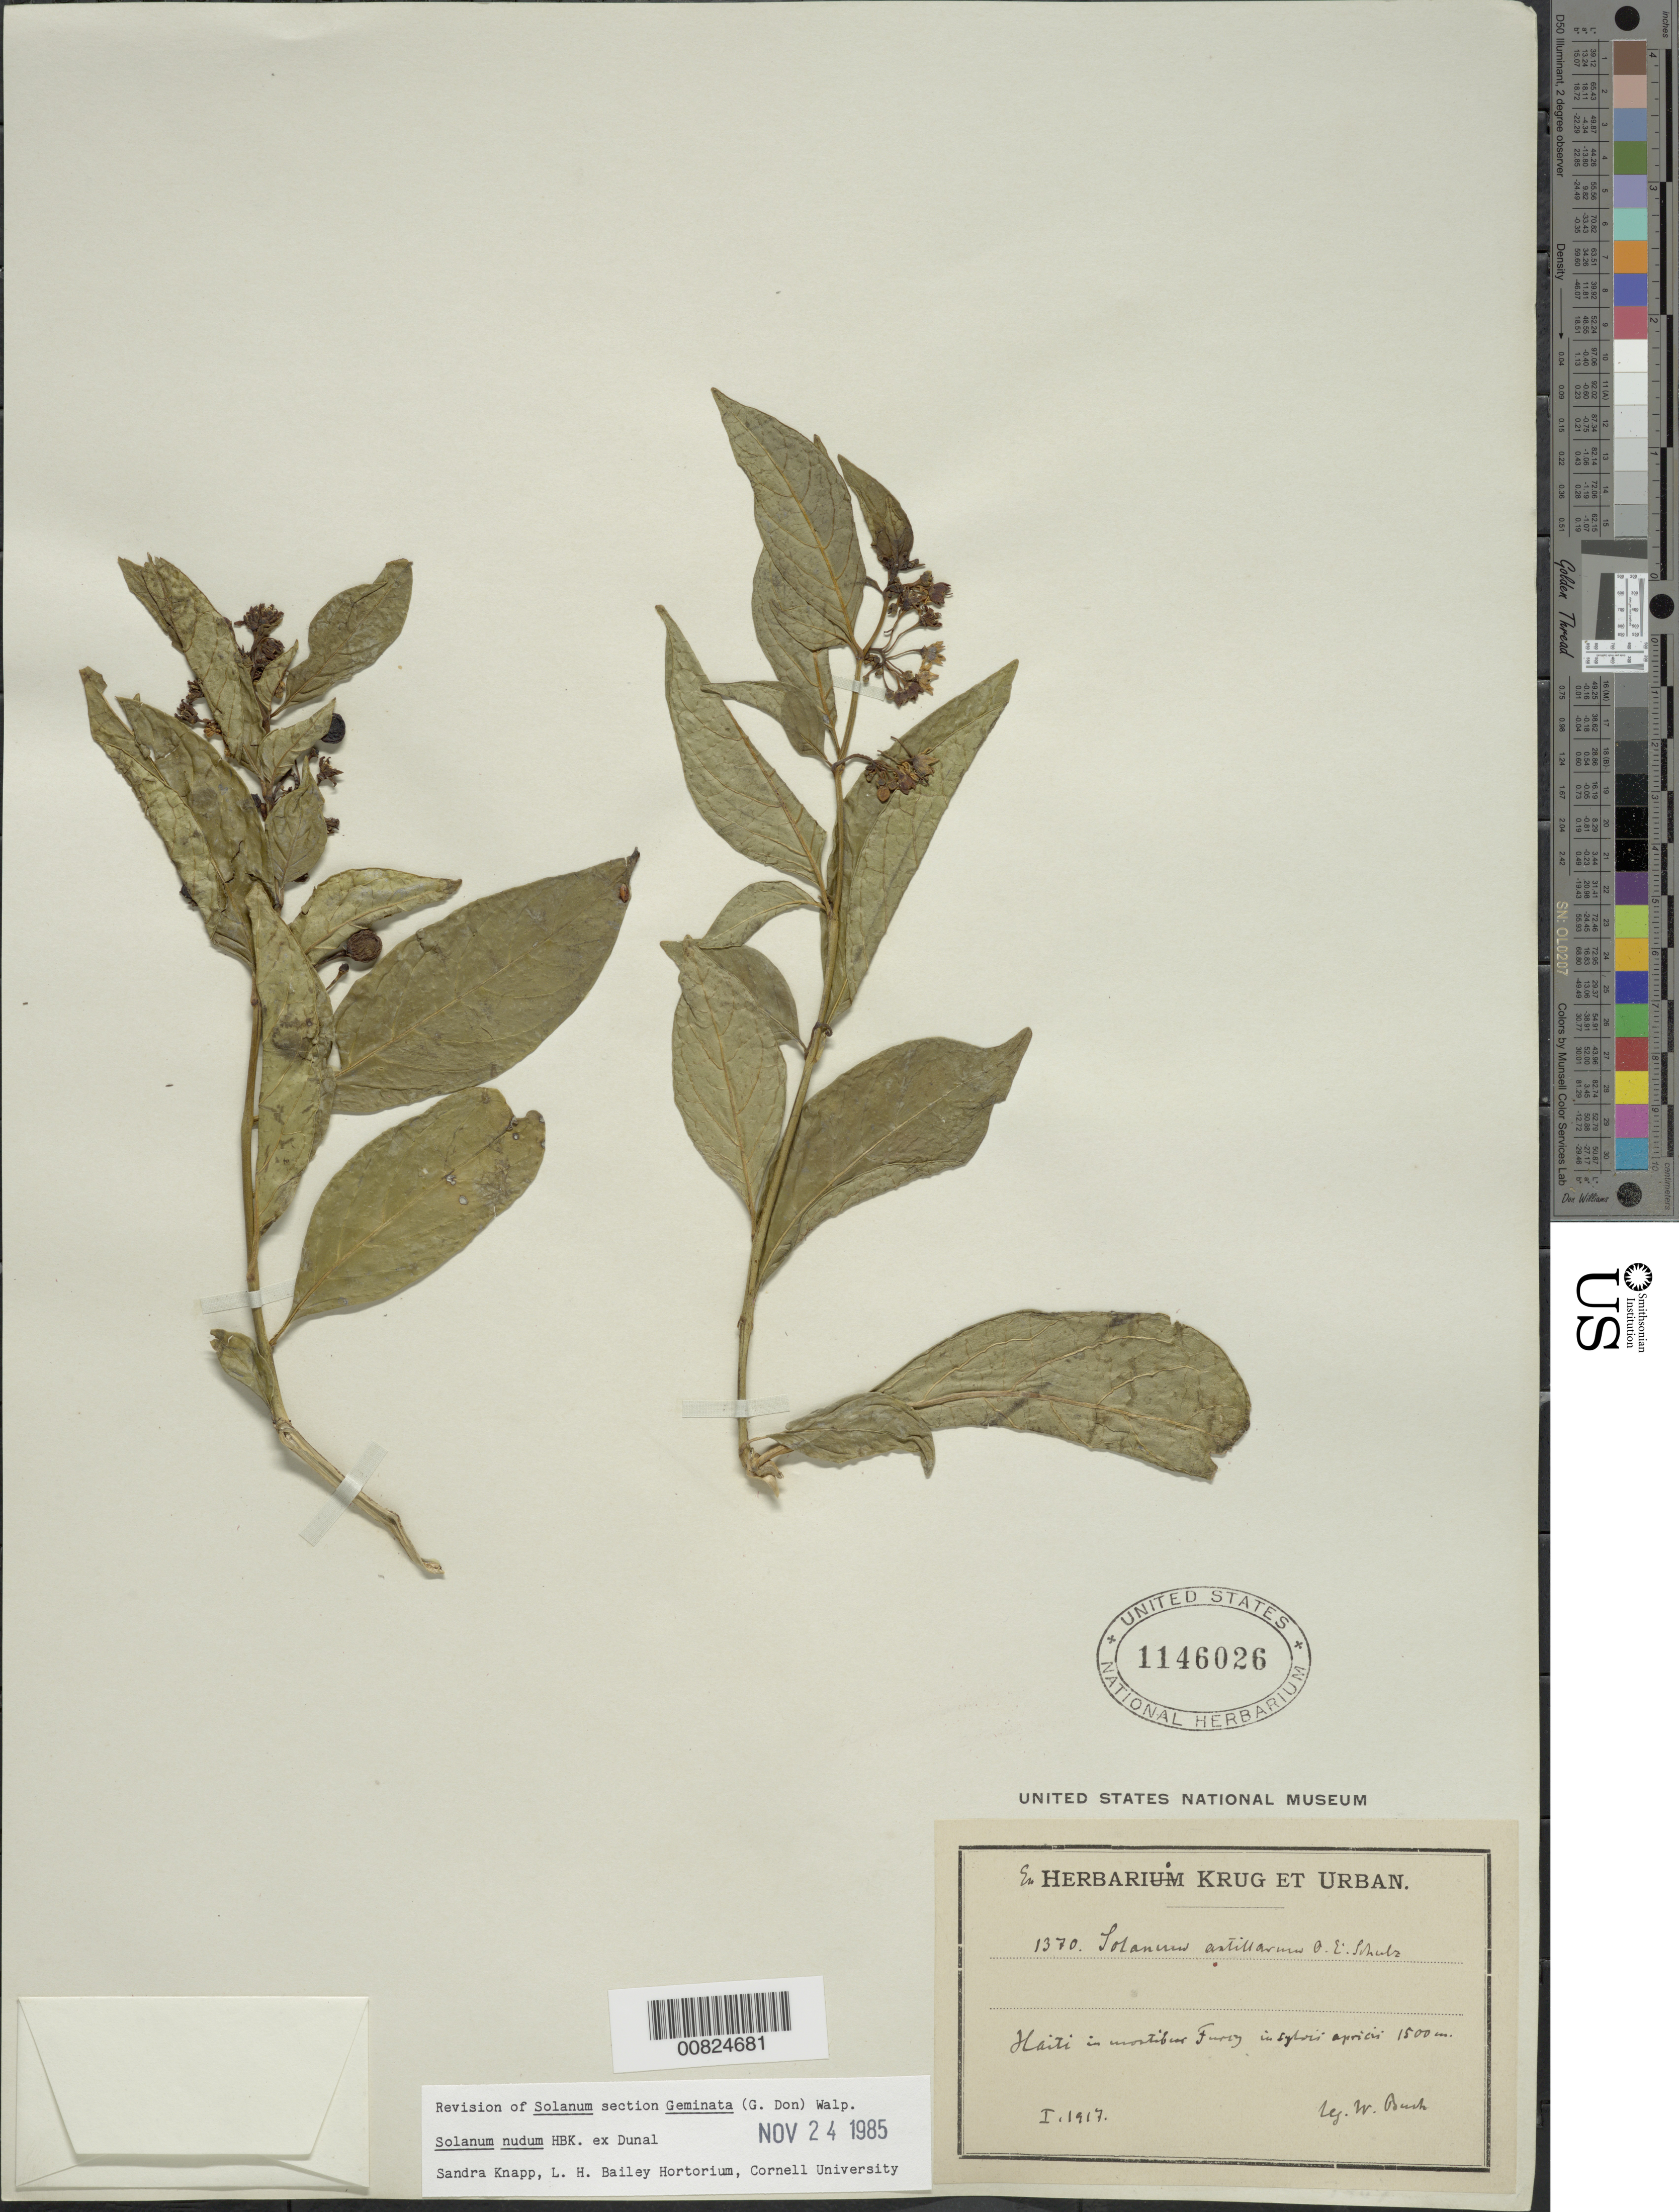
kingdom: Plantae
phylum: Tracheophyta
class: Magnoliopsida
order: Solanales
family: Solanaceae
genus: Solanum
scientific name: Solanum nudum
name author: Dunal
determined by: Knapp, S. D.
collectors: W. Bush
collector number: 1370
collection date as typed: Jan 1917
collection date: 1917-01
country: Haiti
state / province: Óuest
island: Hispaniola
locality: Furcy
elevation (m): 1500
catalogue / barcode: US 1146026